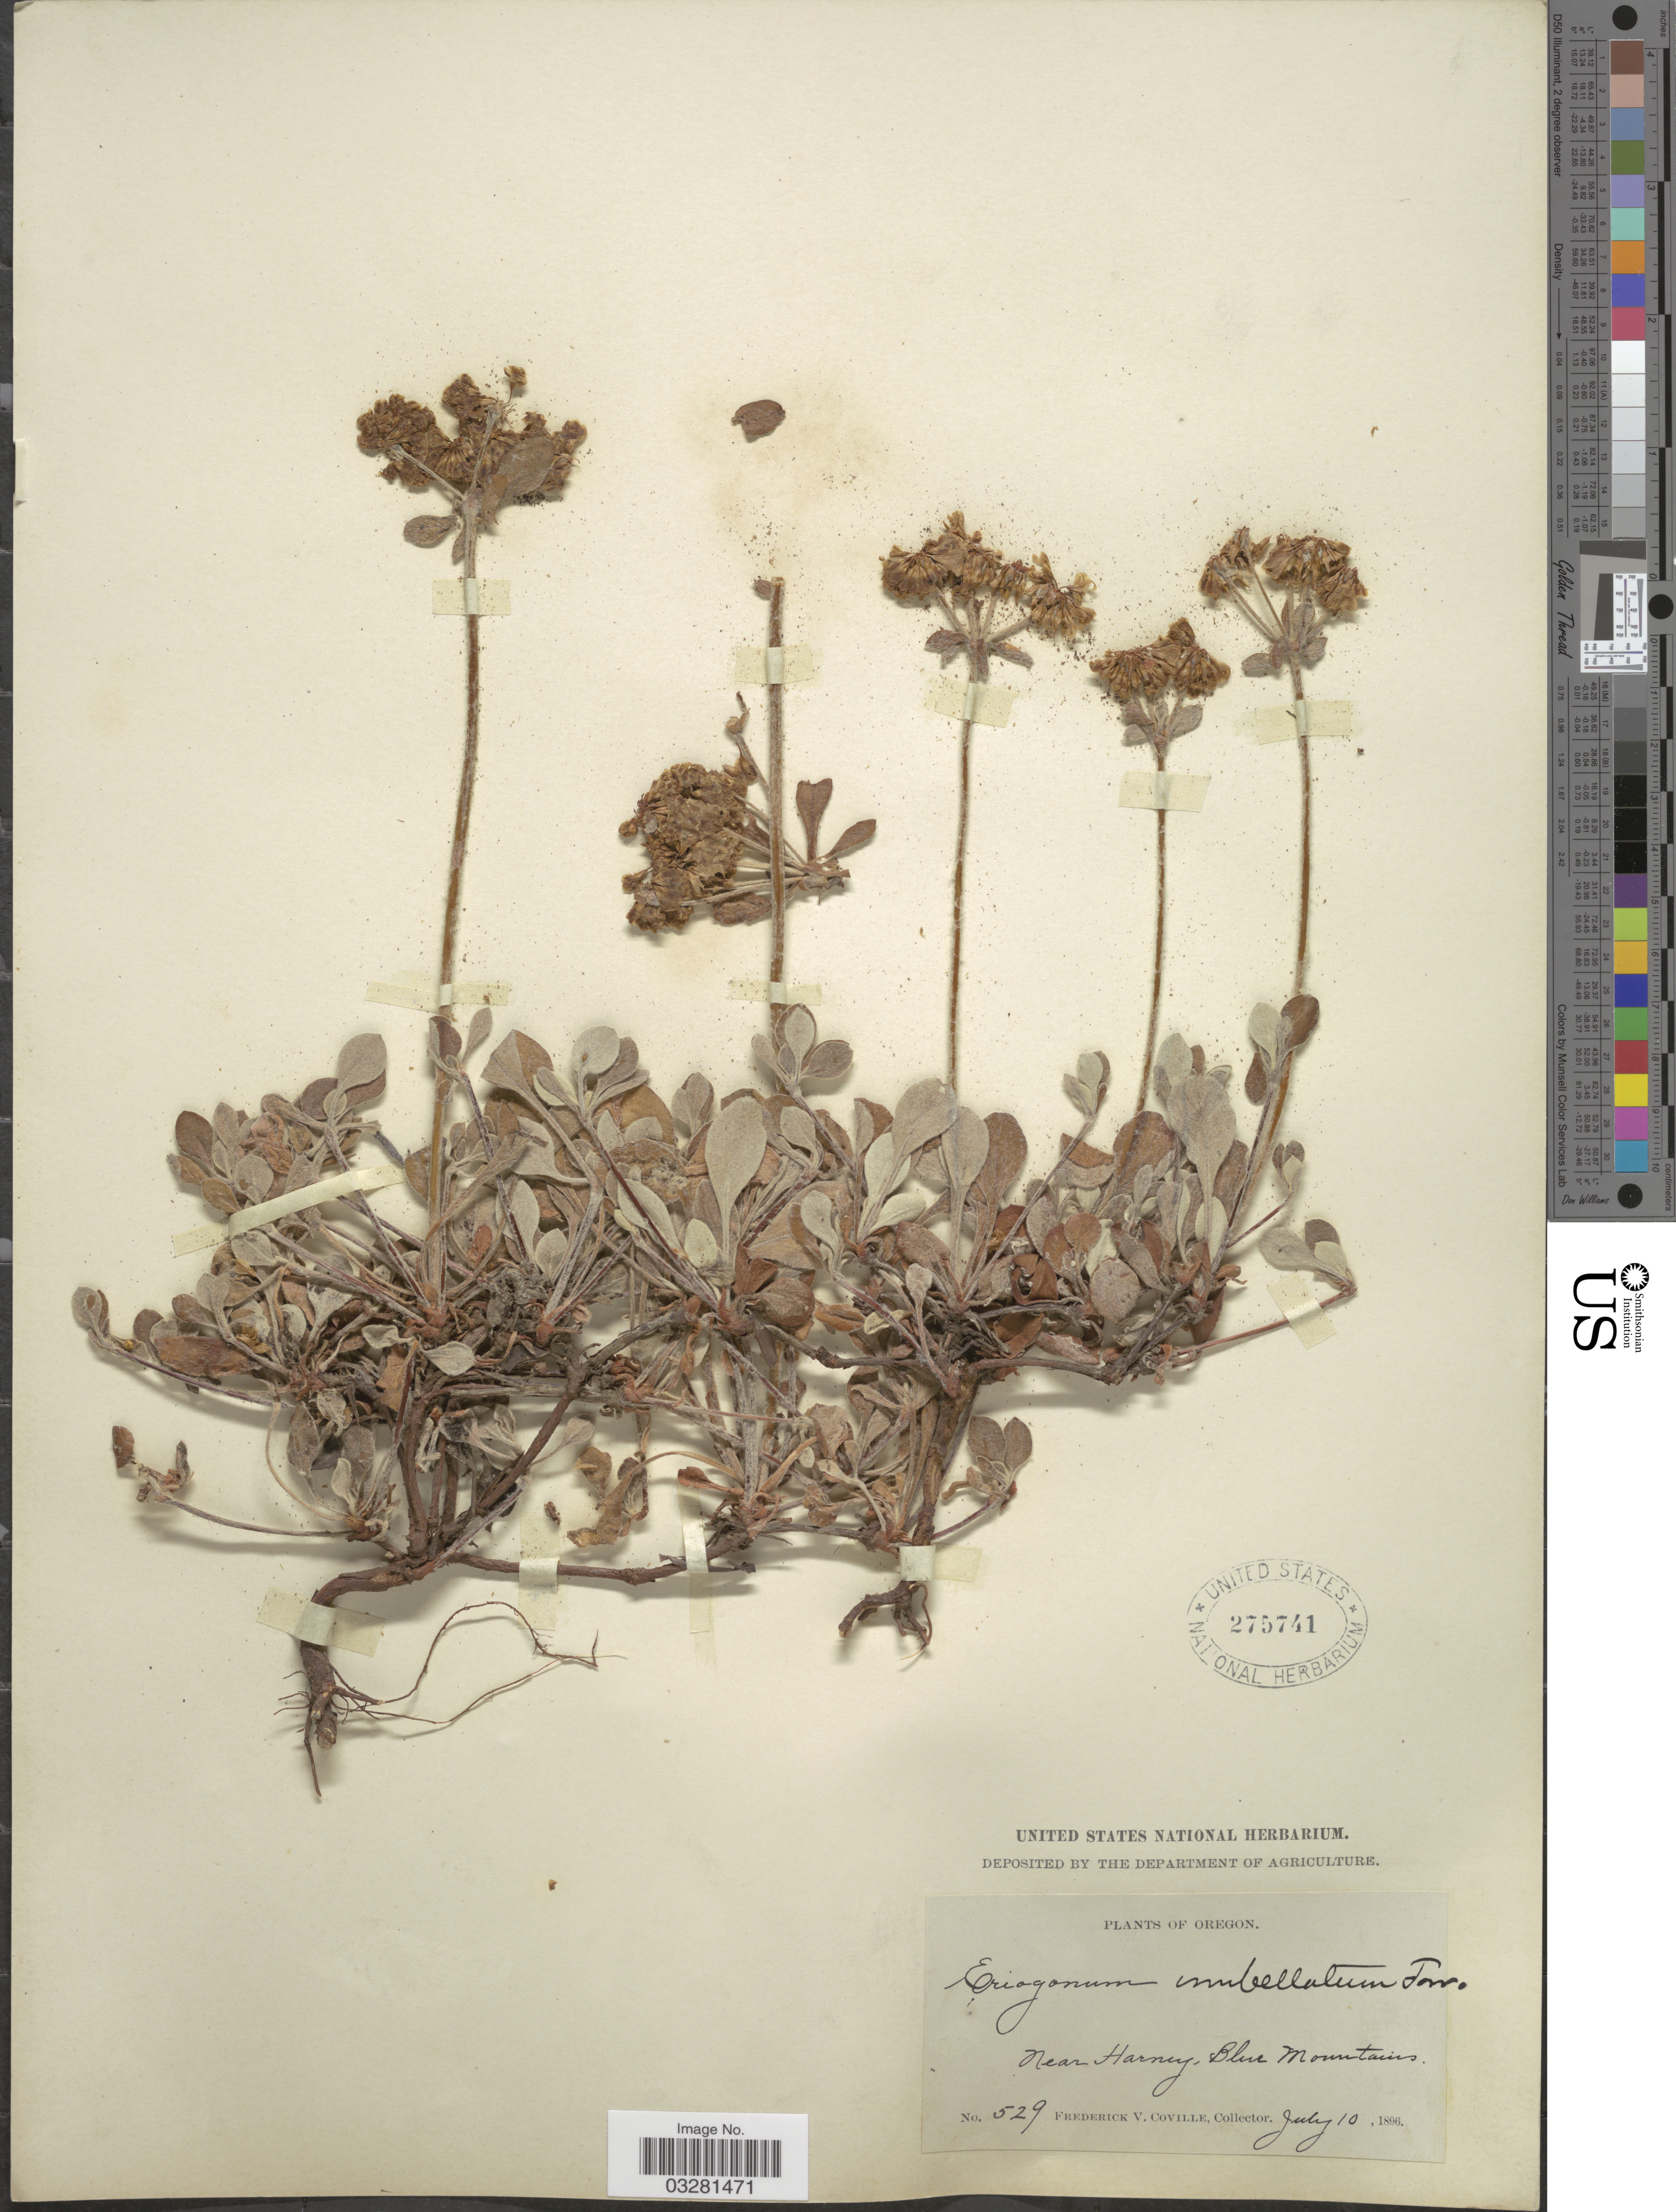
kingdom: Plantae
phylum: Tracheophyta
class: Magnoliopsida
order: Caryophyllales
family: Polygonaceae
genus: Eriogonum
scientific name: Eriogonum umbellatum var. umbellatum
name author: Torr.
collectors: F. V. Coville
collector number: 529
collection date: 1896-07-10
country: United States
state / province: Oregon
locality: Near Harney, Blue Mountains.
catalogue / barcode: US 275741